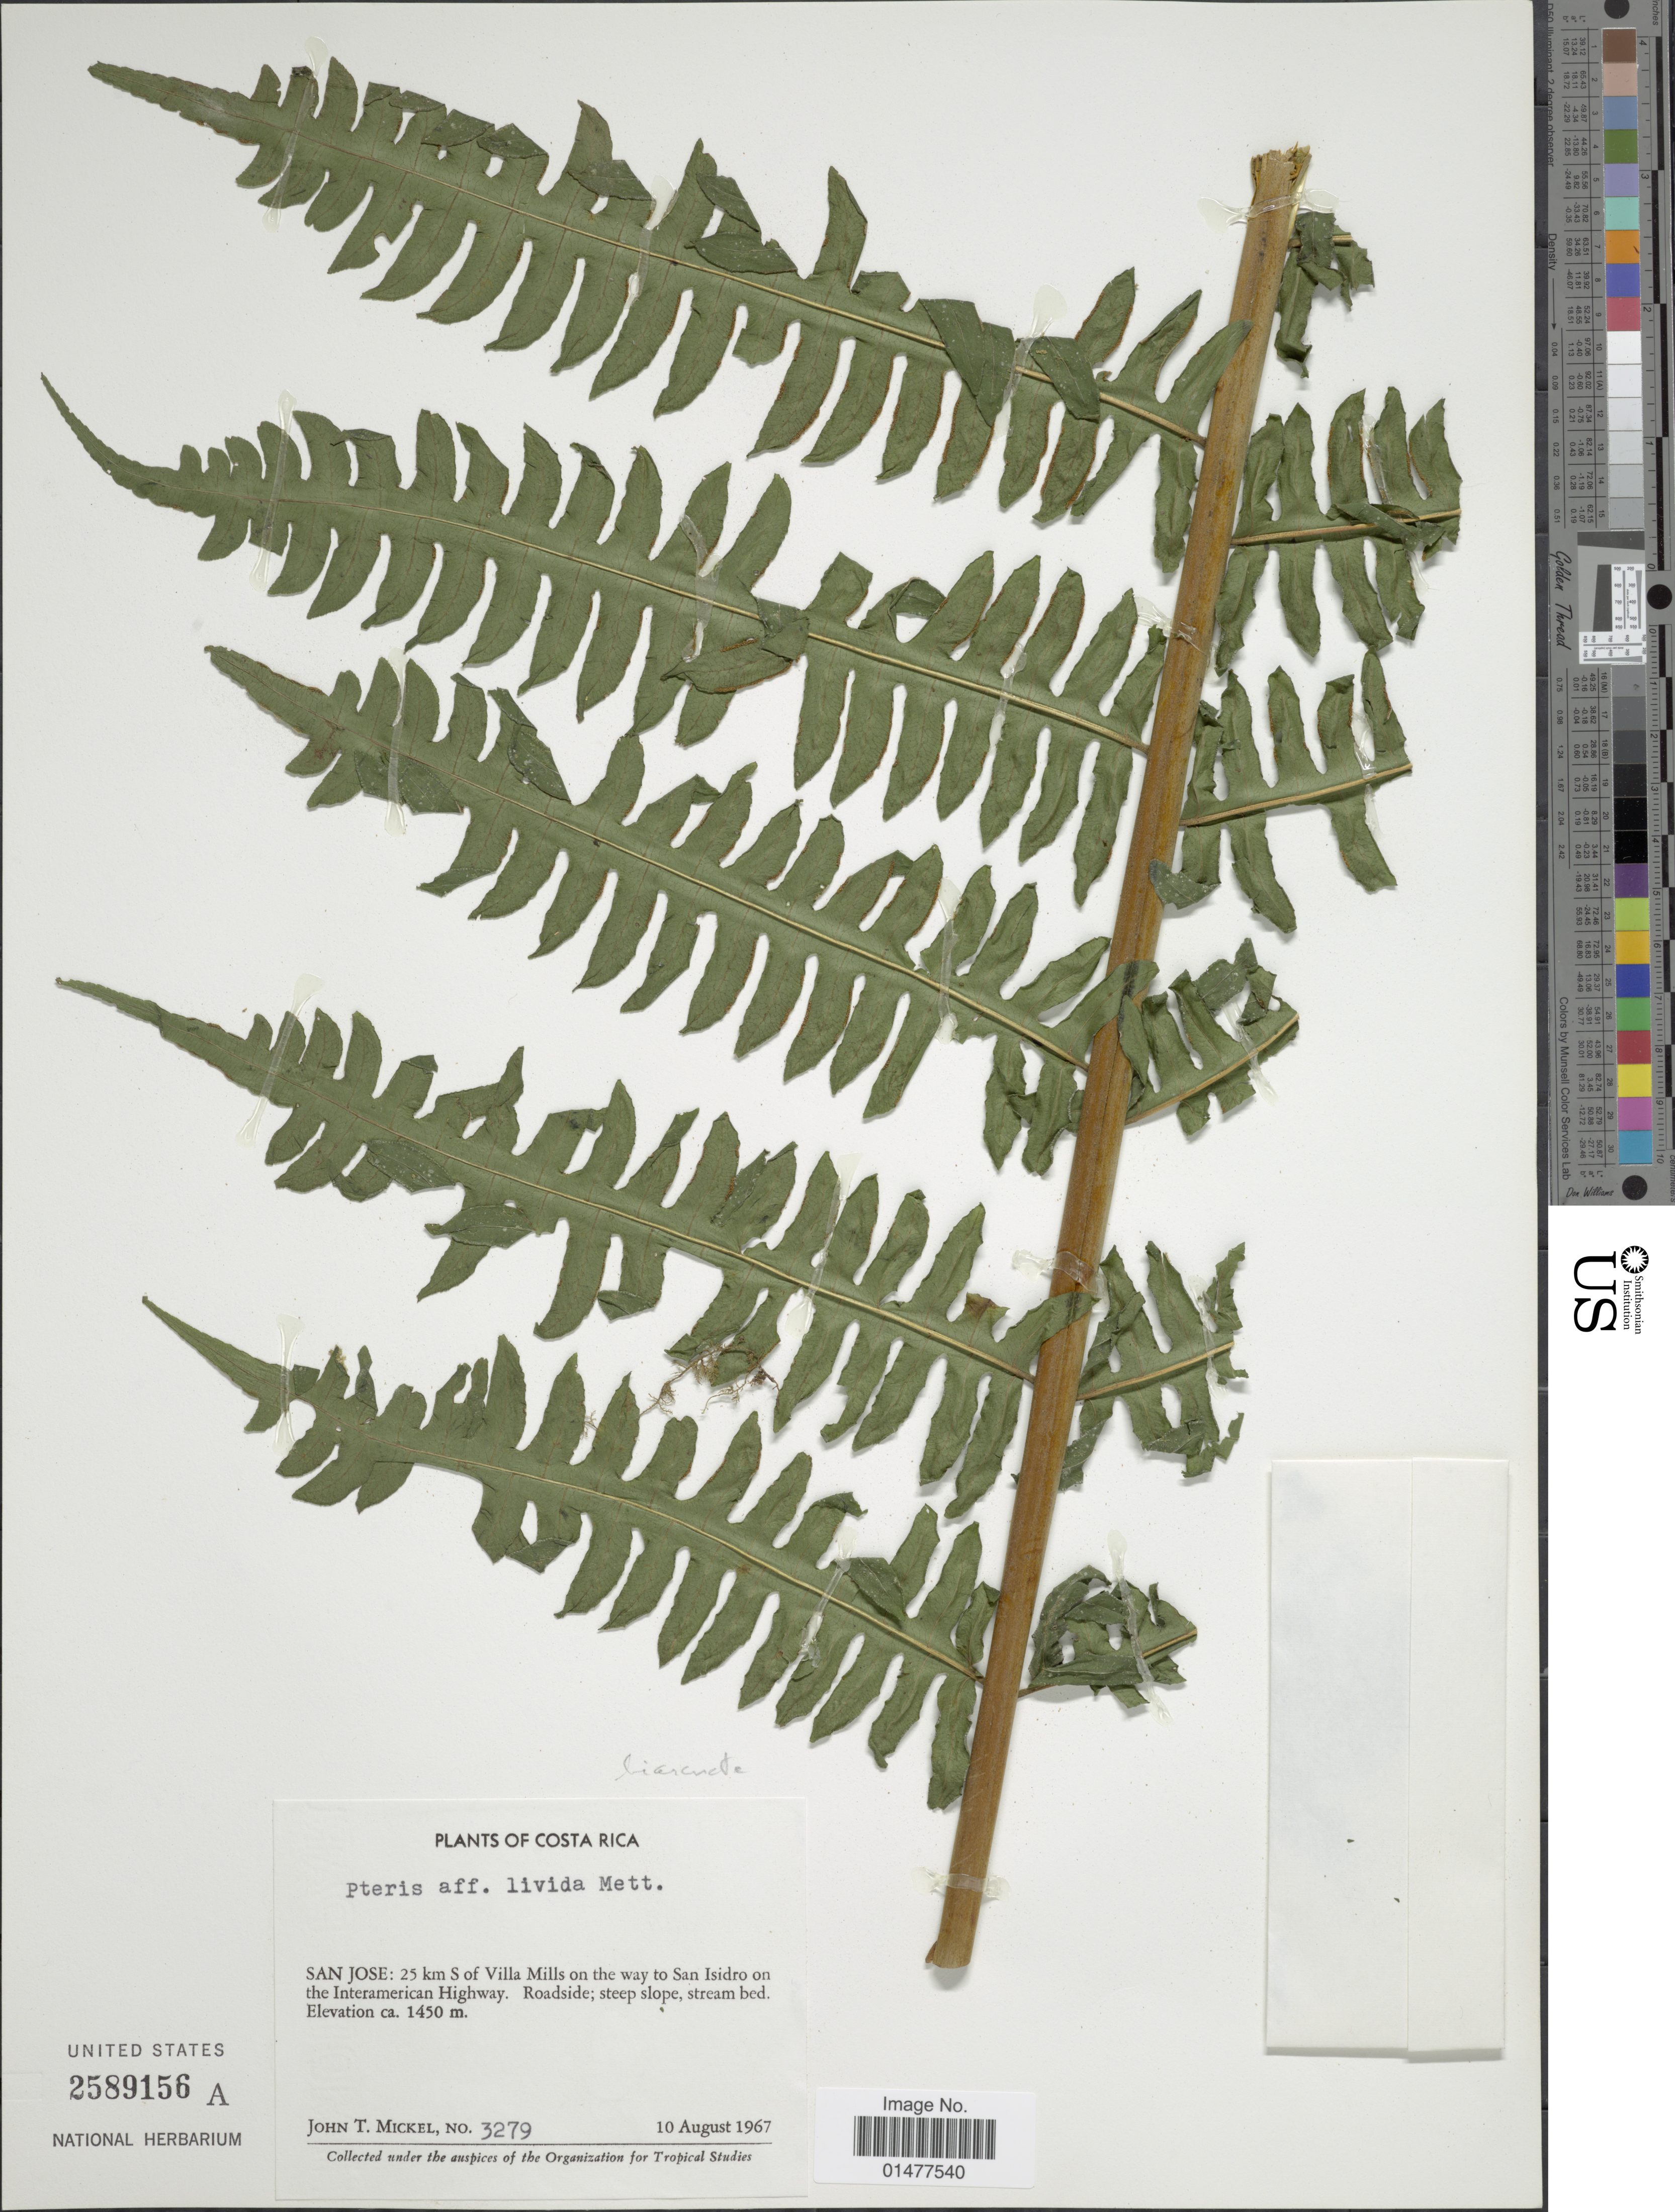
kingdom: Plantae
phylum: Tracheophyta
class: Polypodiopsida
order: Polypodiales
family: Pteridaceae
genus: Pteris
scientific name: Pteris biaurita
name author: L.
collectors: J. T. Mickel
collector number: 3279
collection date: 1967-08-10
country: Costa Rica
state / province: San José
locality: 25 km S of Villa Mills on the way to San Isidoro on the Interamerican Highway. Roadside.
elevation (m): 1450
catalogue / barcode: US 2589156A